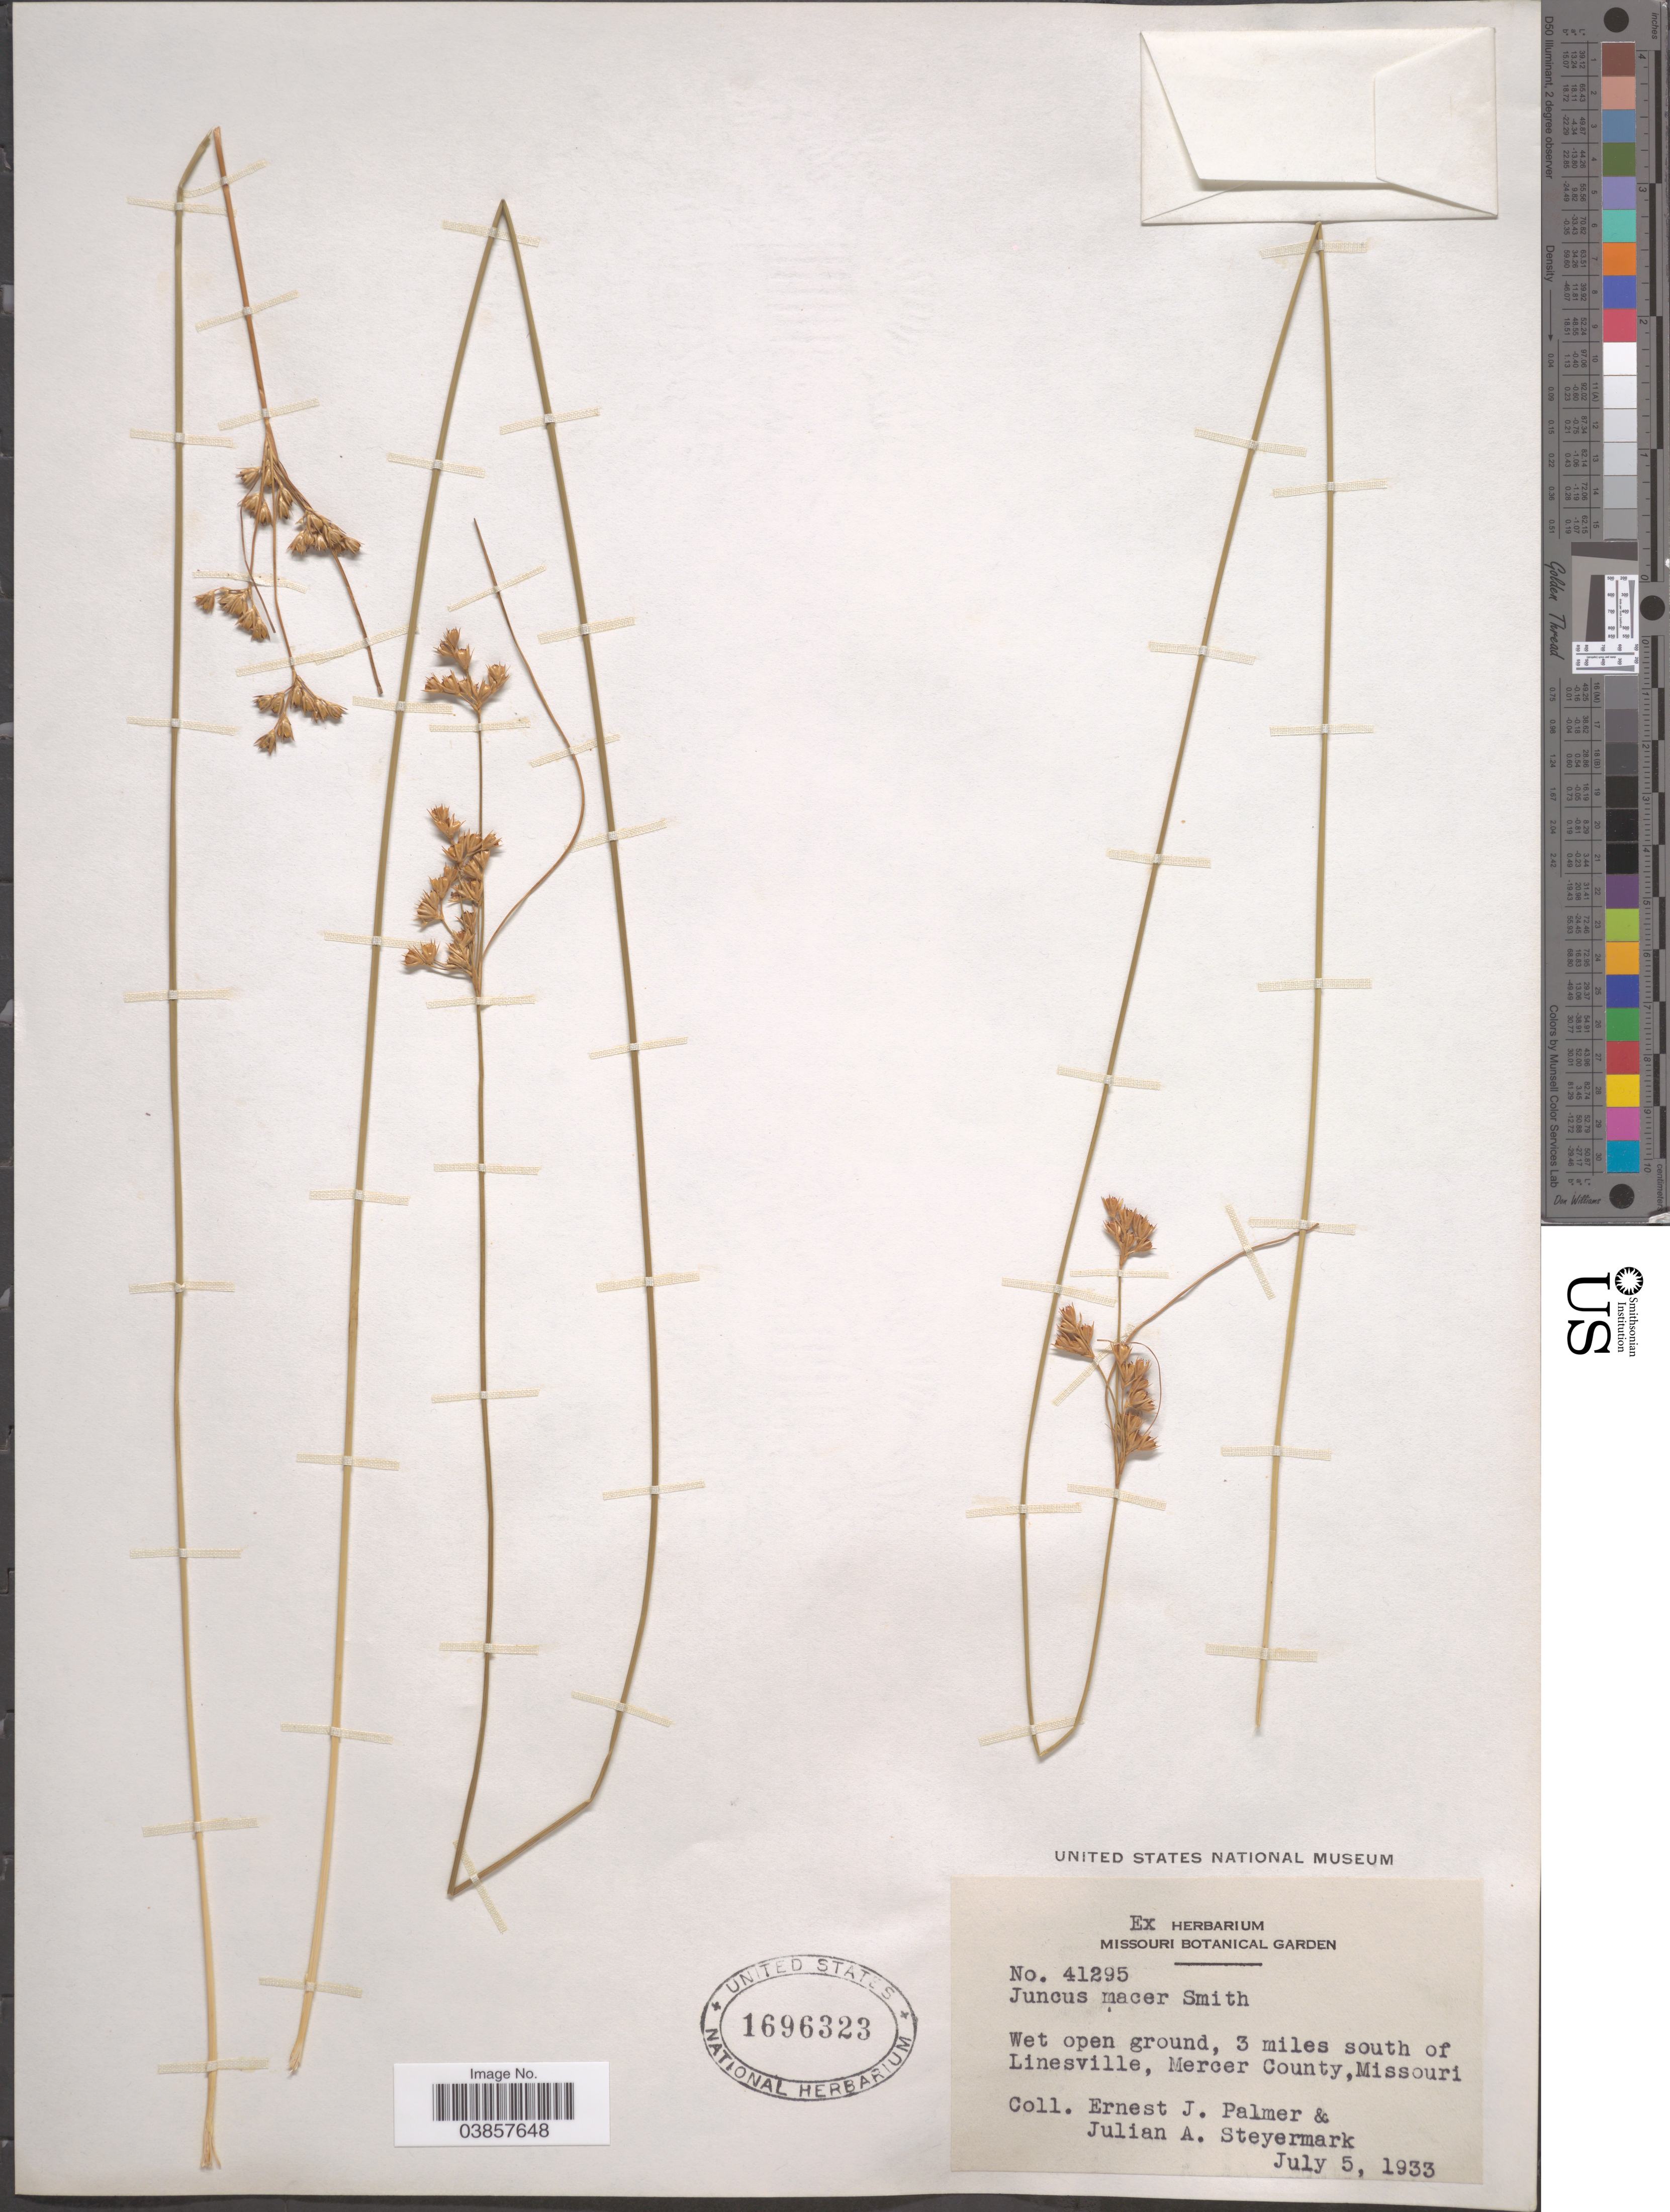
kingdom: Plantae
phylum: Tracheophyta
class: Liliopsida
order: Poales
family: Juncaceae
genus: Juncus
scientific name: Juncus tenuis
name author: Willd.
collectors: E. J. Palmer & J. Steyermark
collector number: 41295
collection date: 1933-07-05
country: United States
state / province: Missouri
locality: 3 miles south of Linesville, Mercer County.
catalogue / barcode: US 1696323